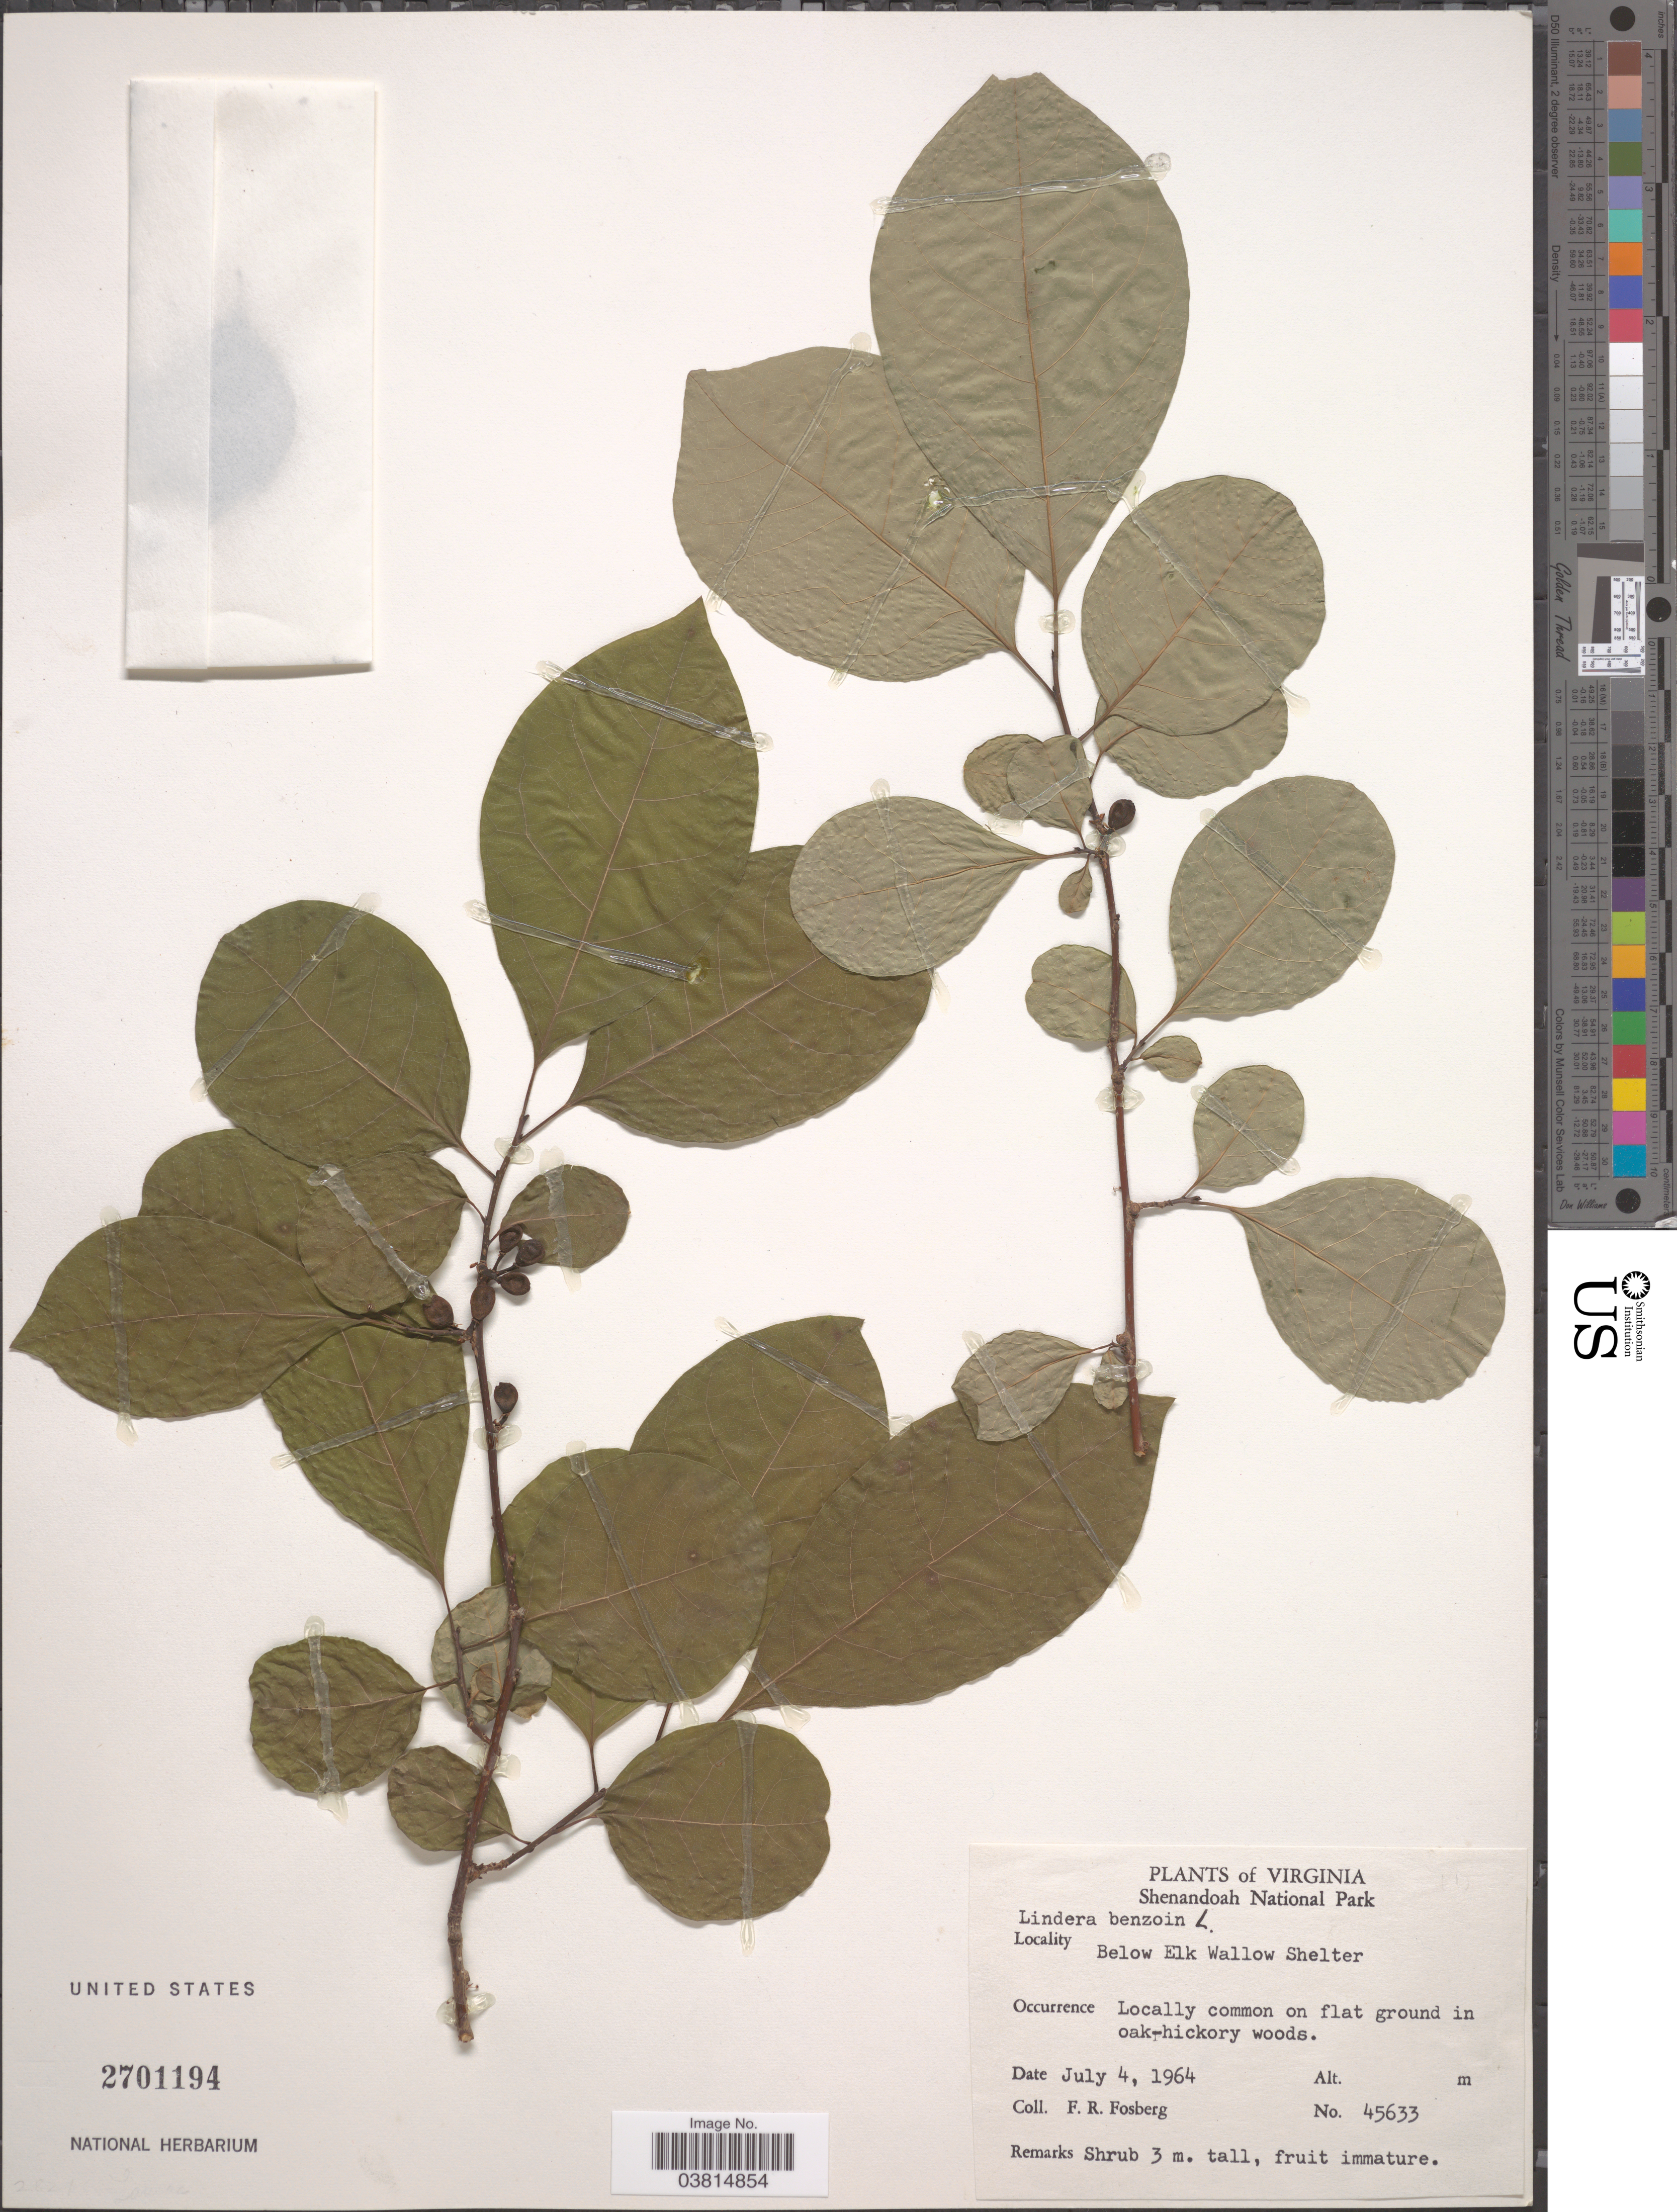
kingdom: Plantae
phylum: Tracheophyta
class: Magnoliopsida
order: Laurales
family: Lauraceae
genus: Lindera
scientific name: Lindera benzoin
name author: (L.) Blume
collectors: F. R. Fosberg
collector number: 45633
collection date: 1964-07-04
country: United States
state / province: Virginia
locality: Shenandoah National Park. Below Elk Wallow Shelter.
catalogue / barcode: US 2701194